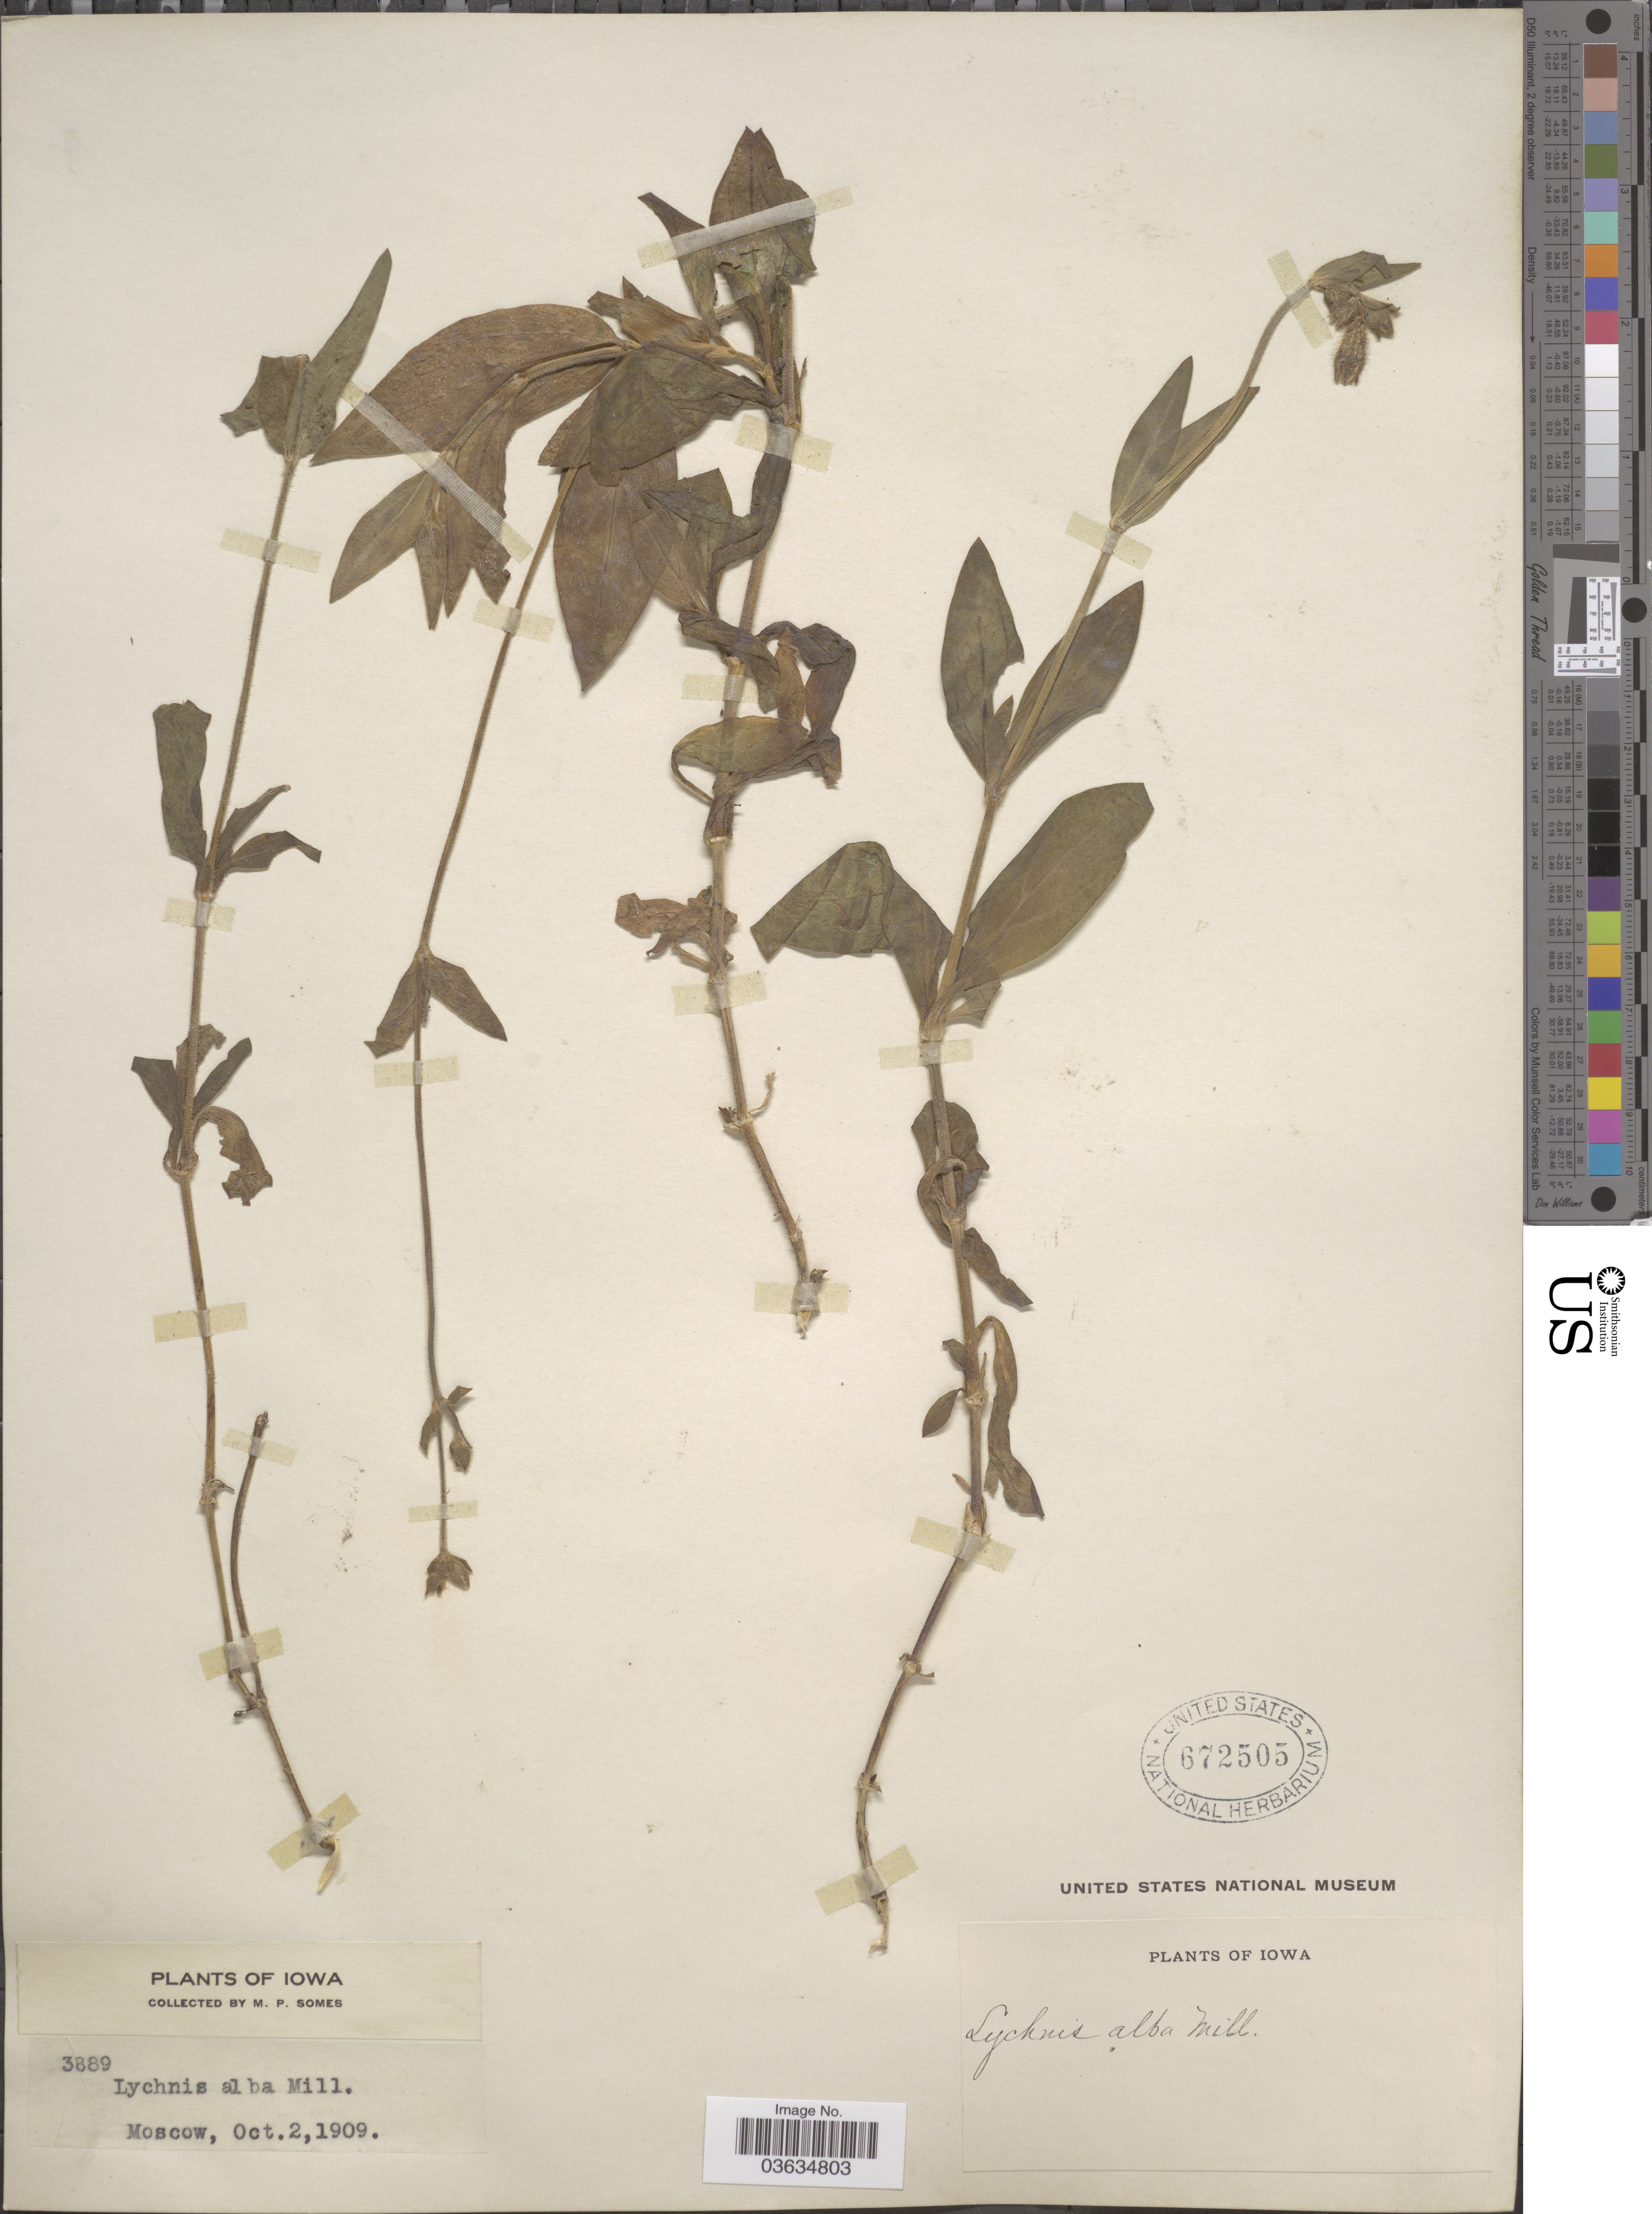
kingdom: Plantae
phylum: Tracheophyta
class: Magnoliopsida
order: Caryophyllales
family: Caryophyllaceae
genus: Silene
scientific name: Silene latifolia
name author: Poir.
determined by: Strong, Mark T., (BOT), Smithsonian Institution - National Museum of Natural History (UNITED STATES)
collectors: M. Somes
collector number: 3889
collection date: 1909-10-02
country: United States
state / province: Iowa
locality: Moscow.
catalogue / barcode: US 672505